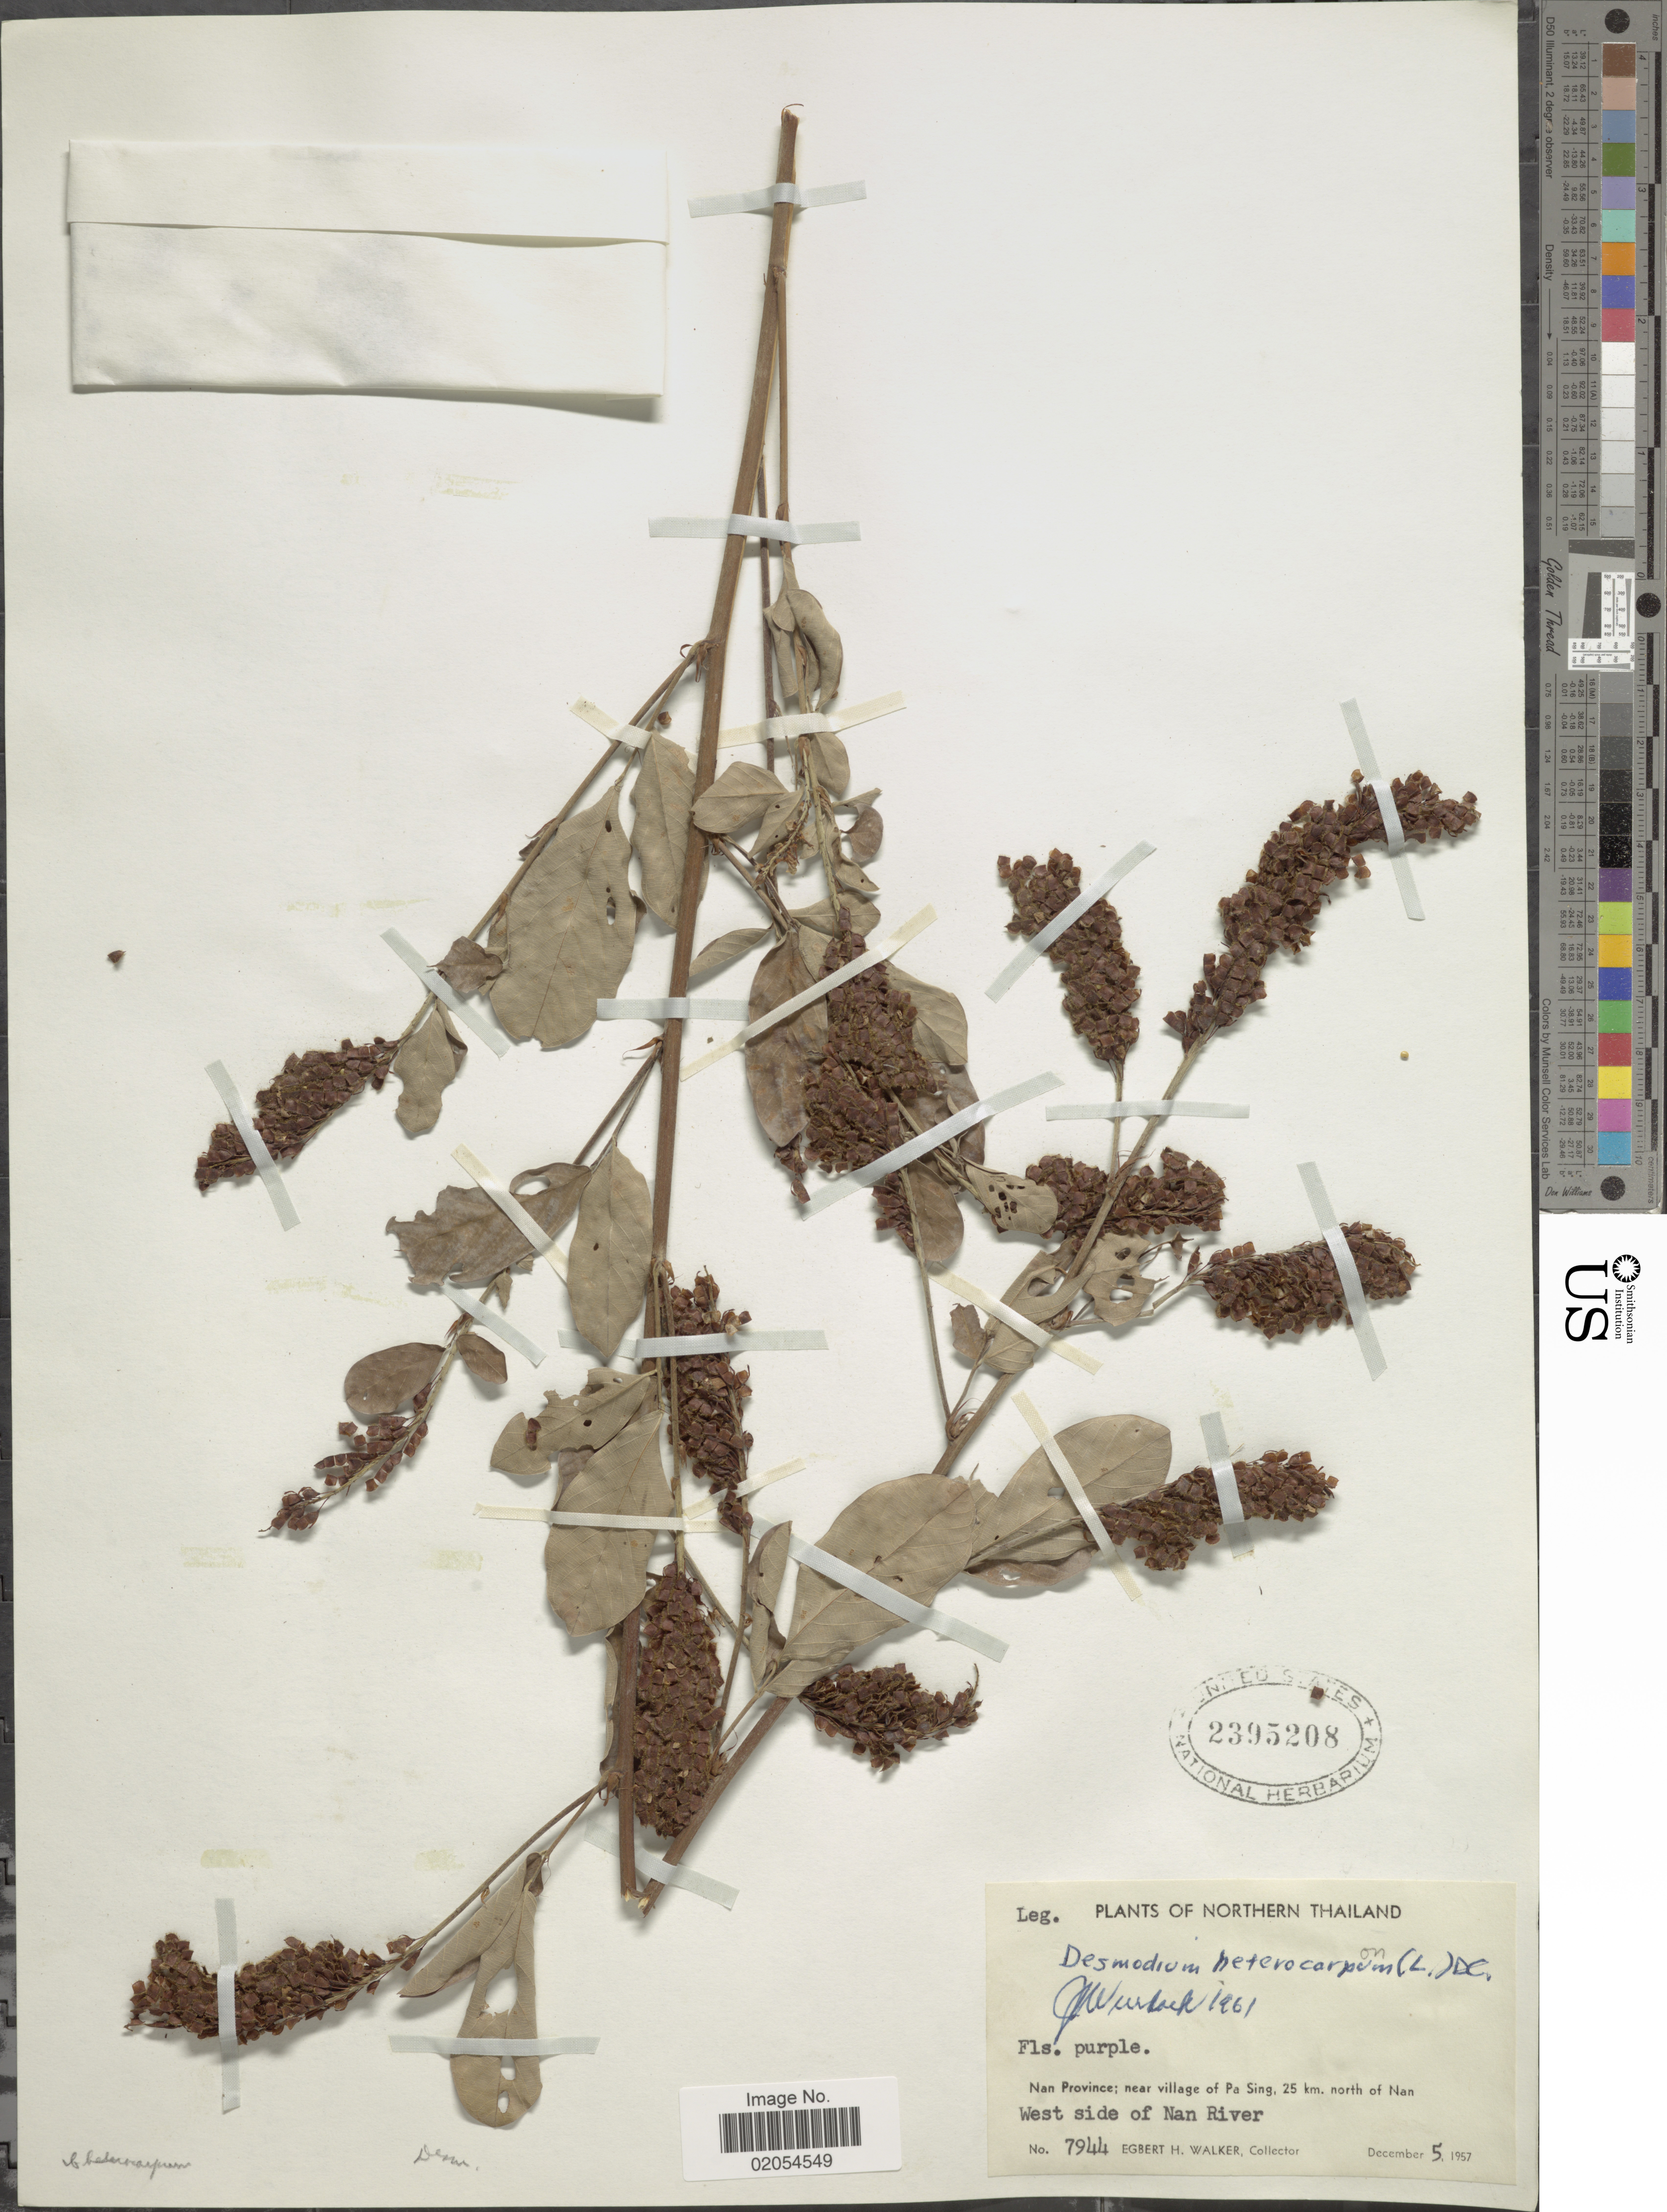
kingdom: Plantae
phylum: Tracheophyta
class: Magnoliopsida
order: Fabales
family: Fabaceae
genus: Grona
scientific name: Grona heterocarpos var. strigosa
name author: (Meeuwen) H. Ohashi & K. Ohashi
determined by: Strong, Mark T., (BOT), Smithsonian Institution - National Museum of Natural History (UNITED STATES)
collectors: E. H. Walker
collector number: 7944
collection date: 1957-12-05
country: Thailand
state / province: Nan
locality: Northern Thailand, Nan Province: near village of Pa Sing, 25 km. north of Nan, West side of Nan River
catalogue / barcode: US 2395208